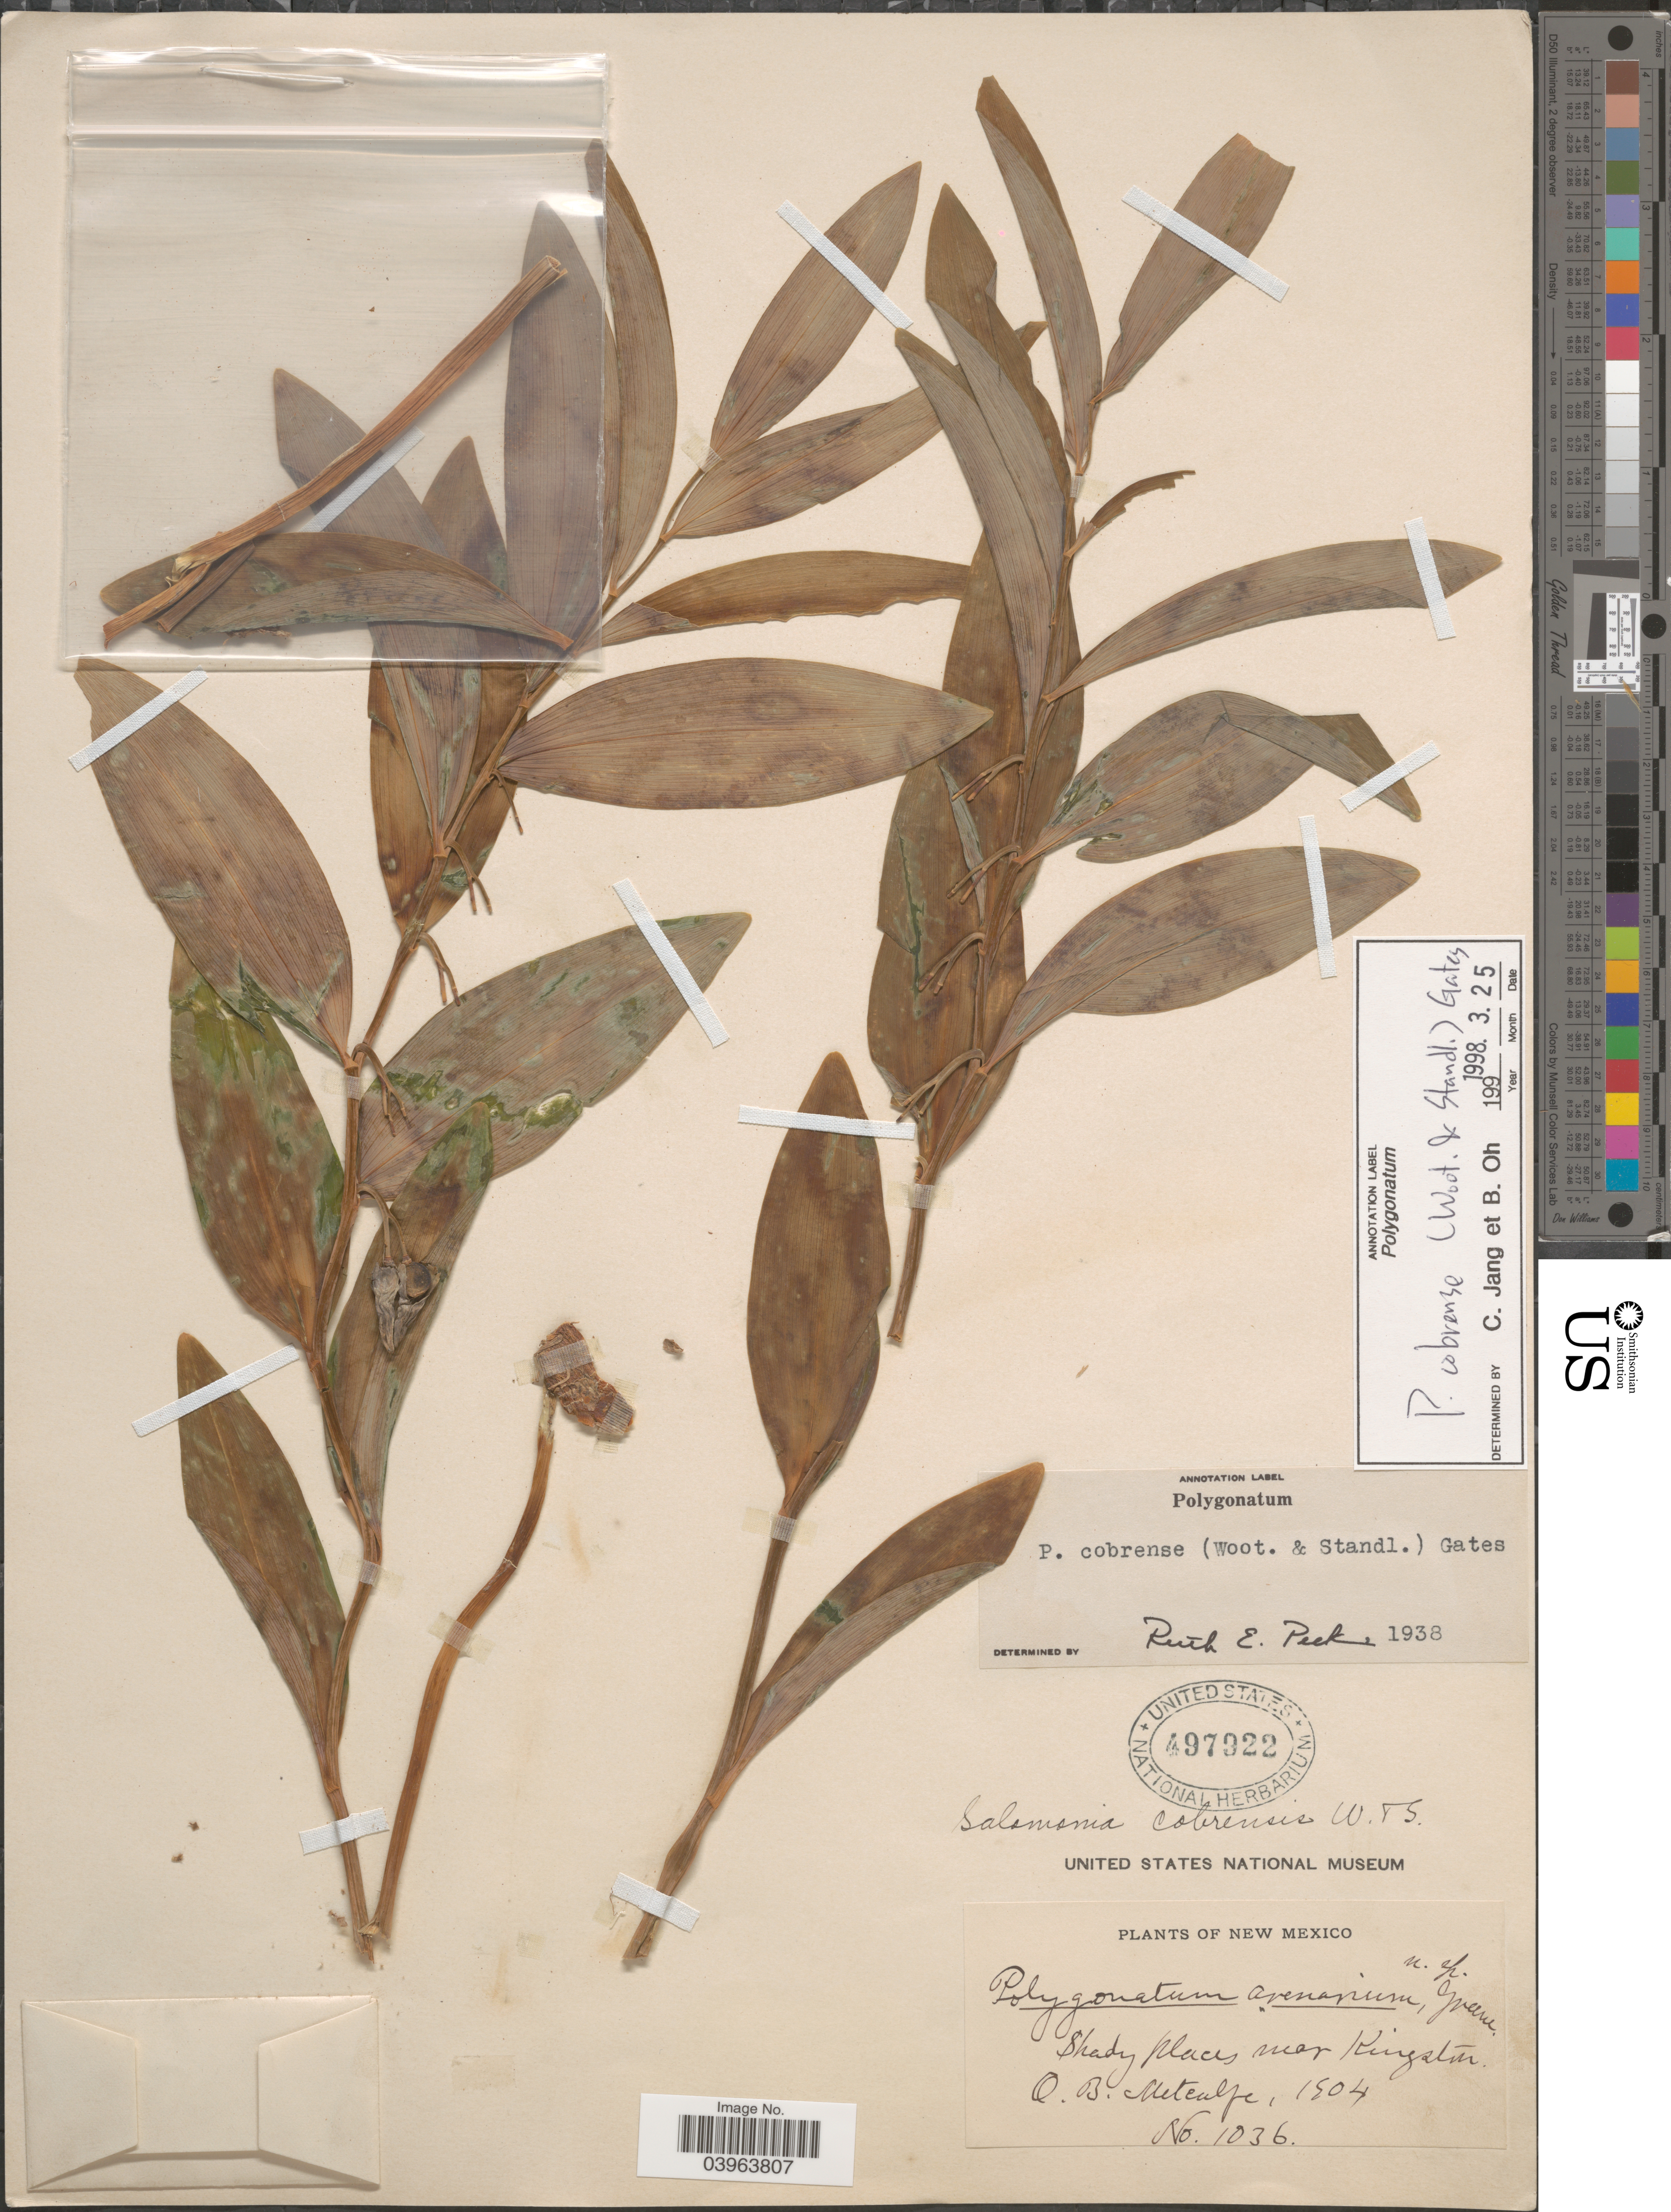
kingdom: Plantae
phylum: Tracheophyta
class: Liliopsida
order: Asparagales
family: Asparagaceae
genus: Polygonatum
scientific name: Polygonatum cobrense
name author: (Wooton & Standl.) R.R. Gates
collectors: O. B. Metcalfe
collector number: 1036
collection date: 1904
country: United States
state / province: New Mexico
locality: Near Kingston.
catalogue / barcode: US 497922